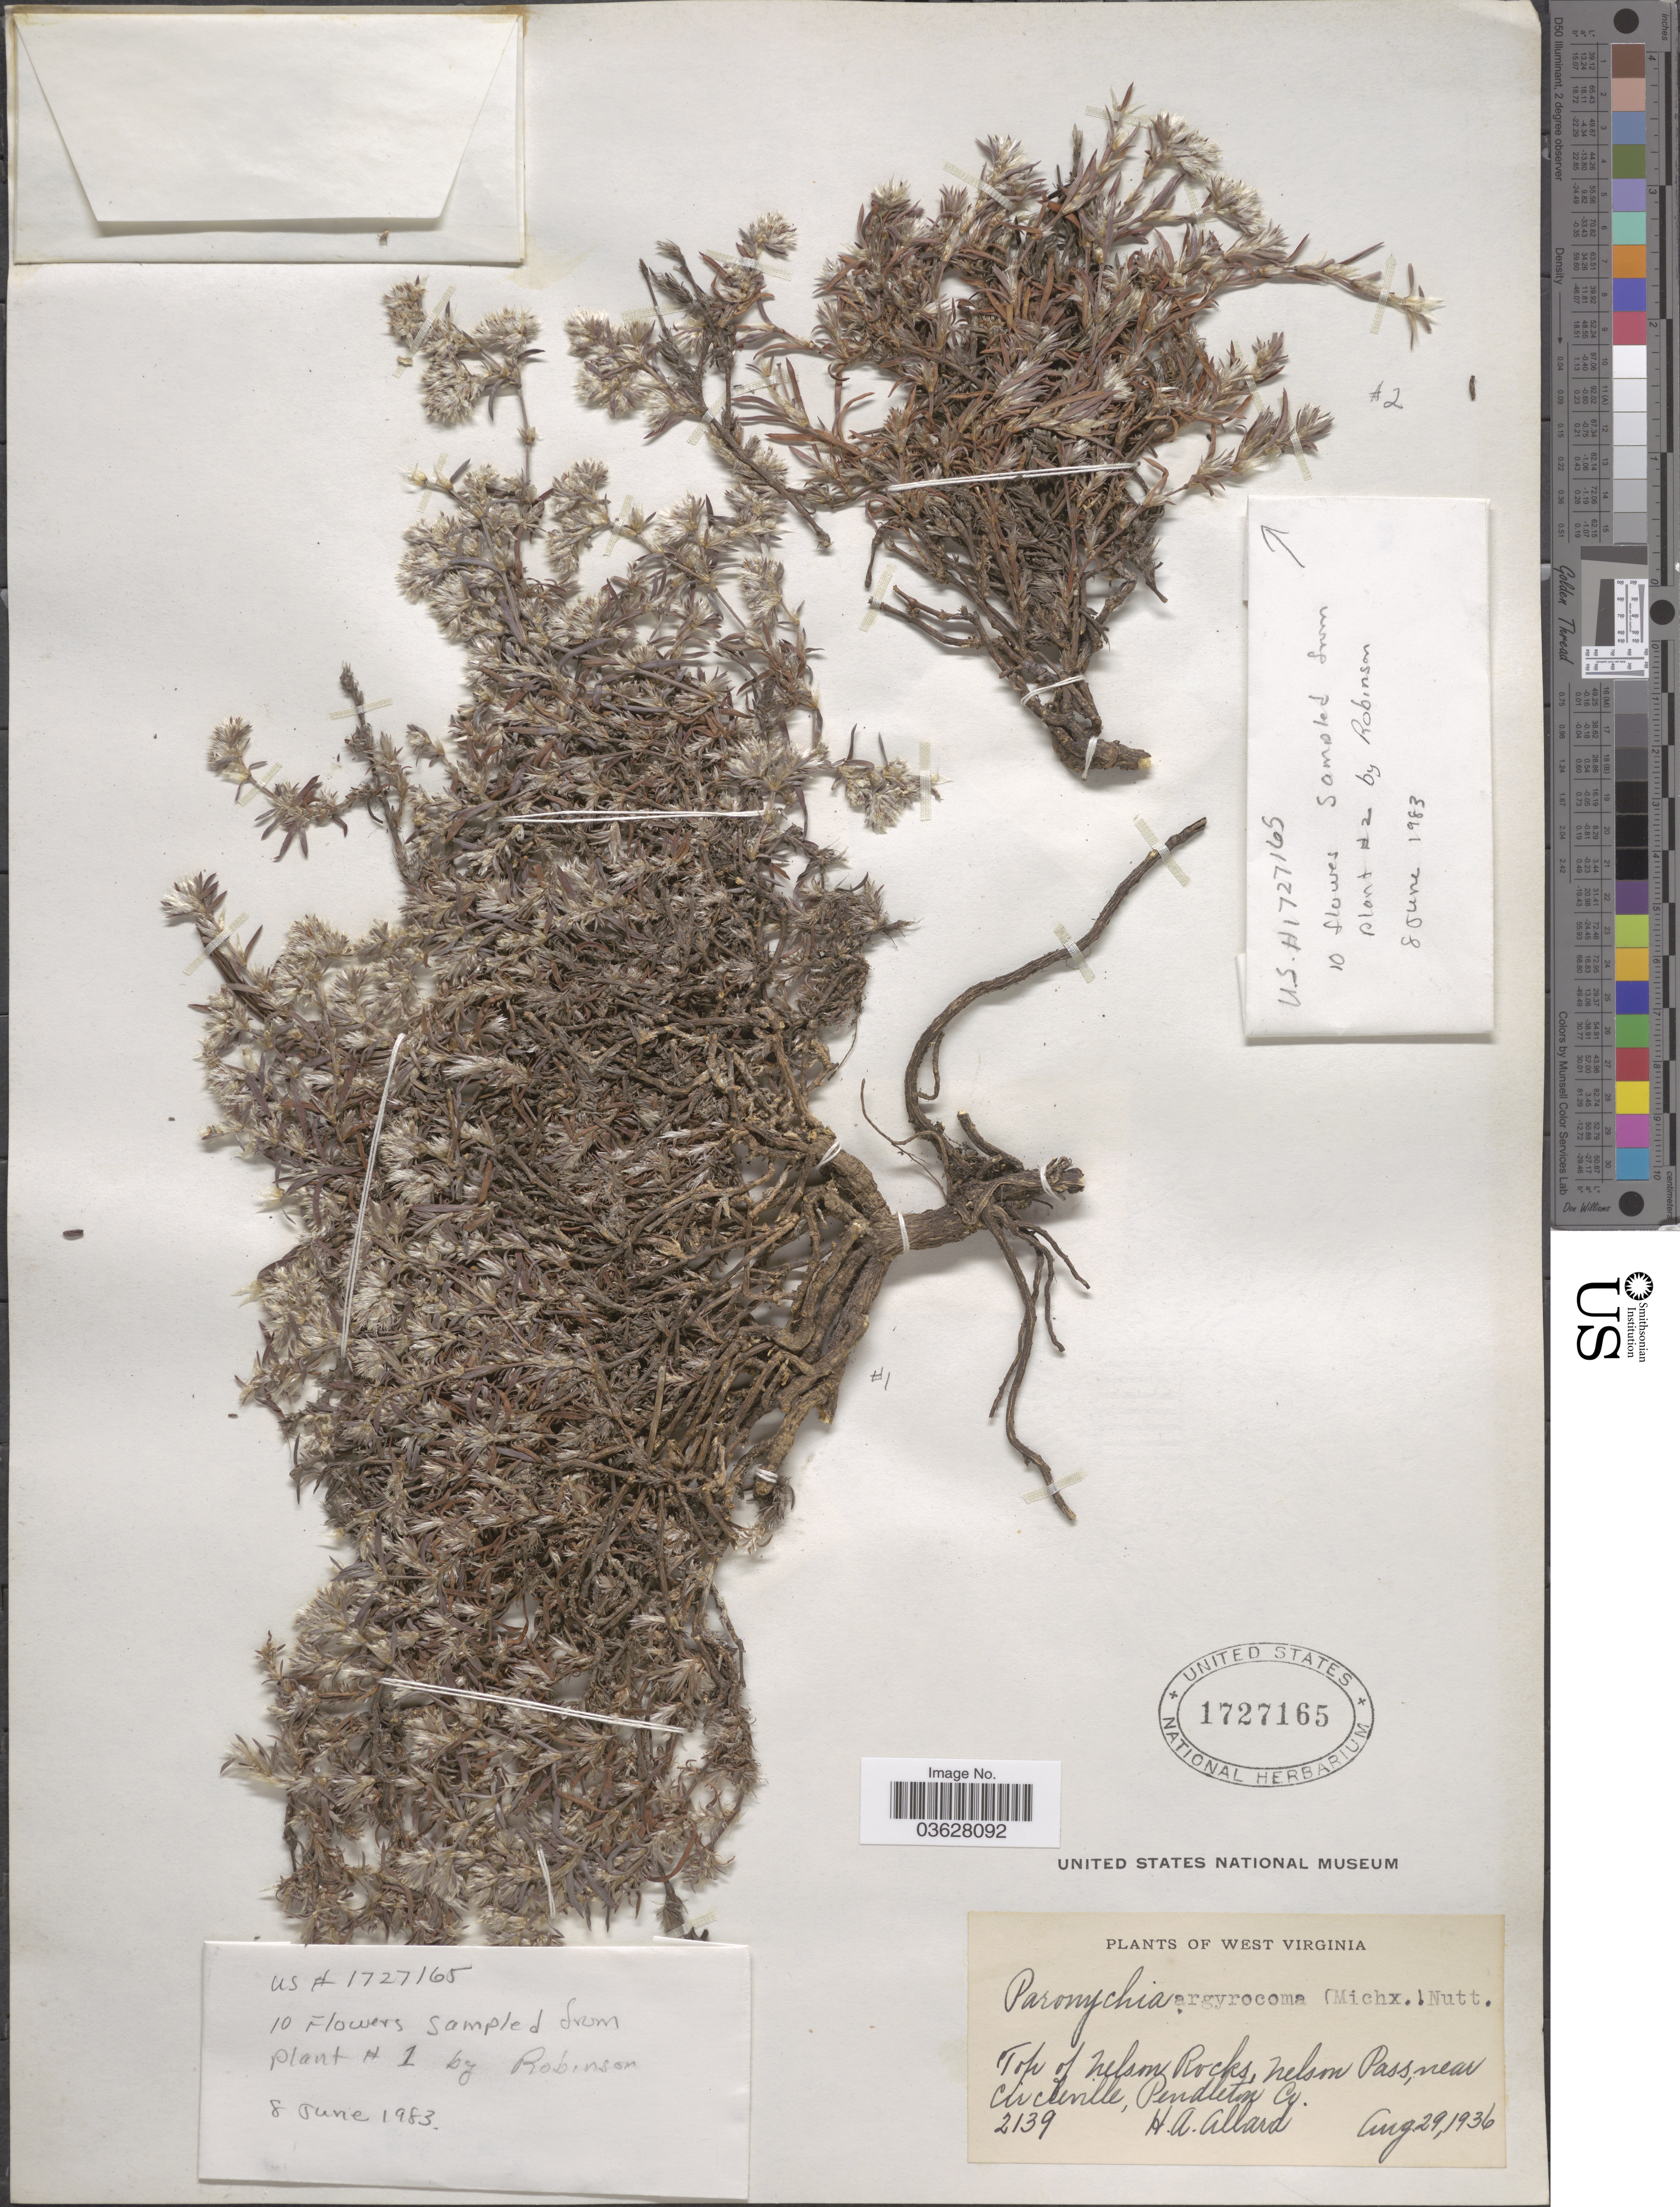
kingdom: Plantae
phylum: Tracheophyta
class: Magnoliopsida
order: Caryophyllales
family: Caryophyllaceae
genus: Paronychia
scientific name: Paronychia sp.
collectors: H. A. Allard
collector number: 2139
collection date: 1936-08-29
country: United States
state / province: West Virginia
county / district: Pendleton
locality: Top of Nelson Rocks, Nelson Pass, near Circleville, Pendleton Co.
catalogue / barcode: US 1727165